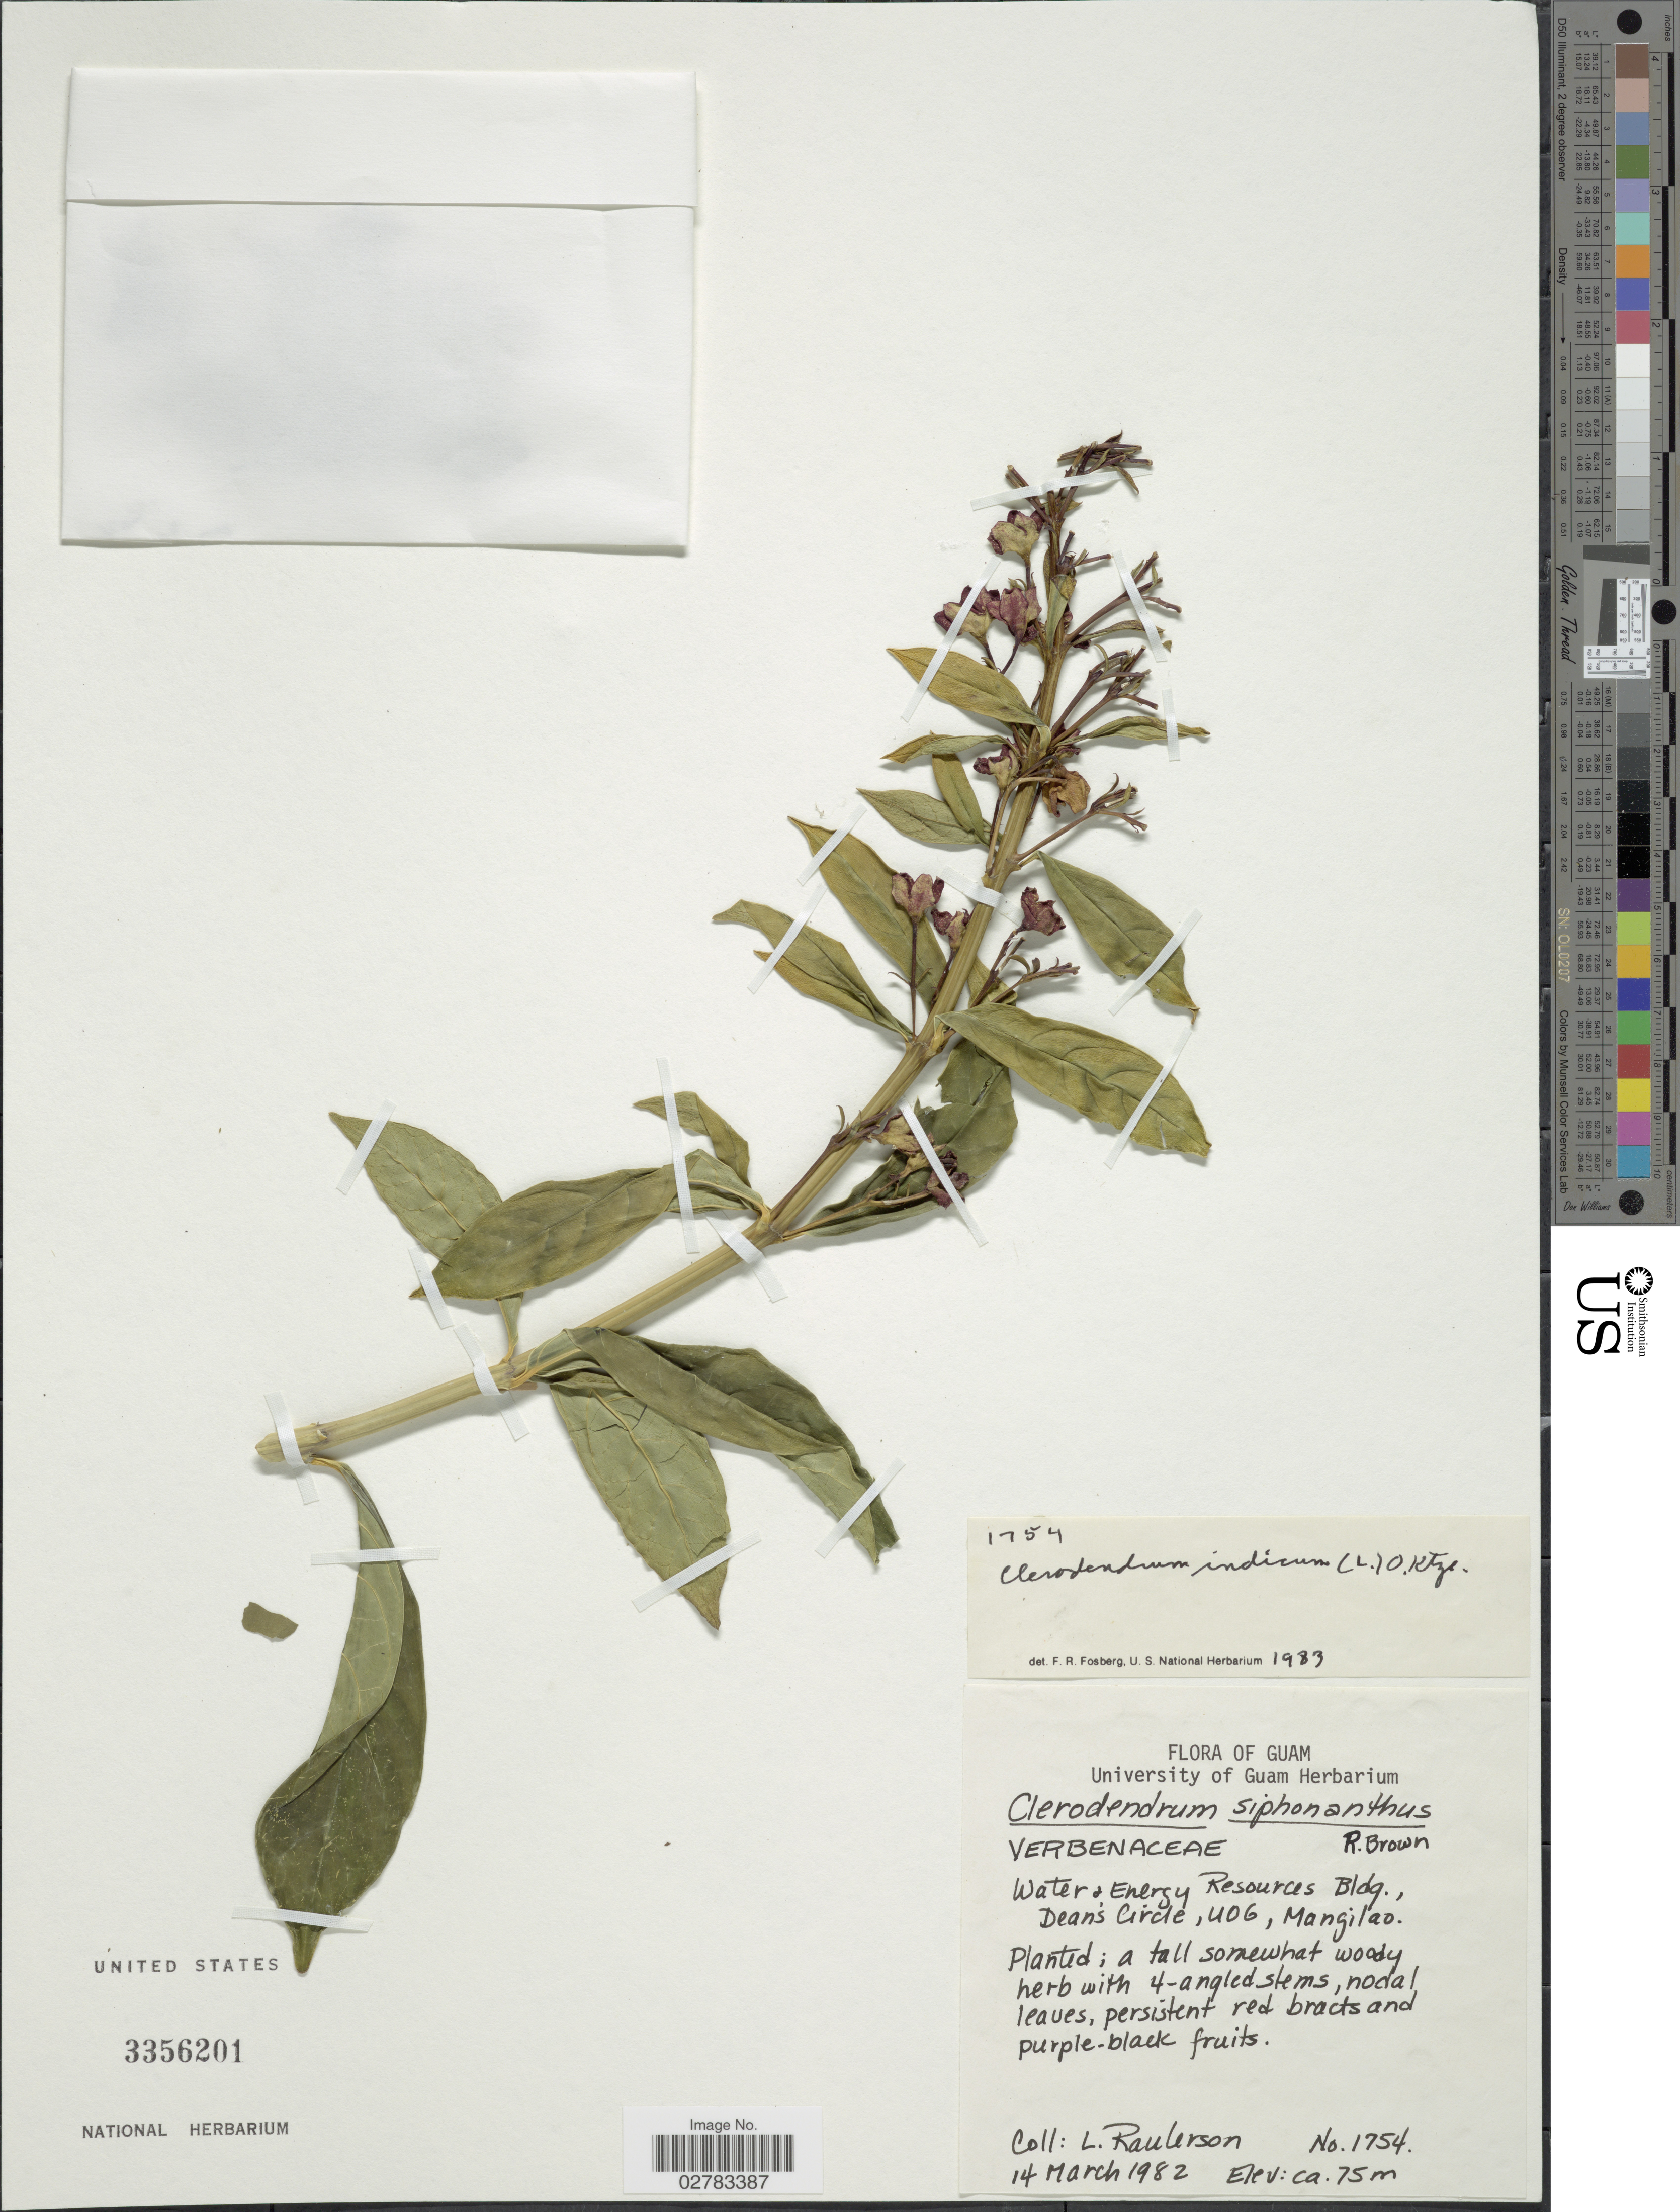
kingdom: Plantae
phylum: Tracheophyta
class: Magnoliopsida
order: Lamiales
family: Lamiaceae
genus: Clerodendrum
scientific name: Clerodendrum indicum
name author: (L.) Kuntze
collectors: L. Raulerson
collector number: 1754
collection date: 1982-03-14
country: Guam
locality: Water & Energy Resources Bldg., Deans Circle, 406, Mangilao.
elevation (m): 75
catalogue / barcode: US 3356201